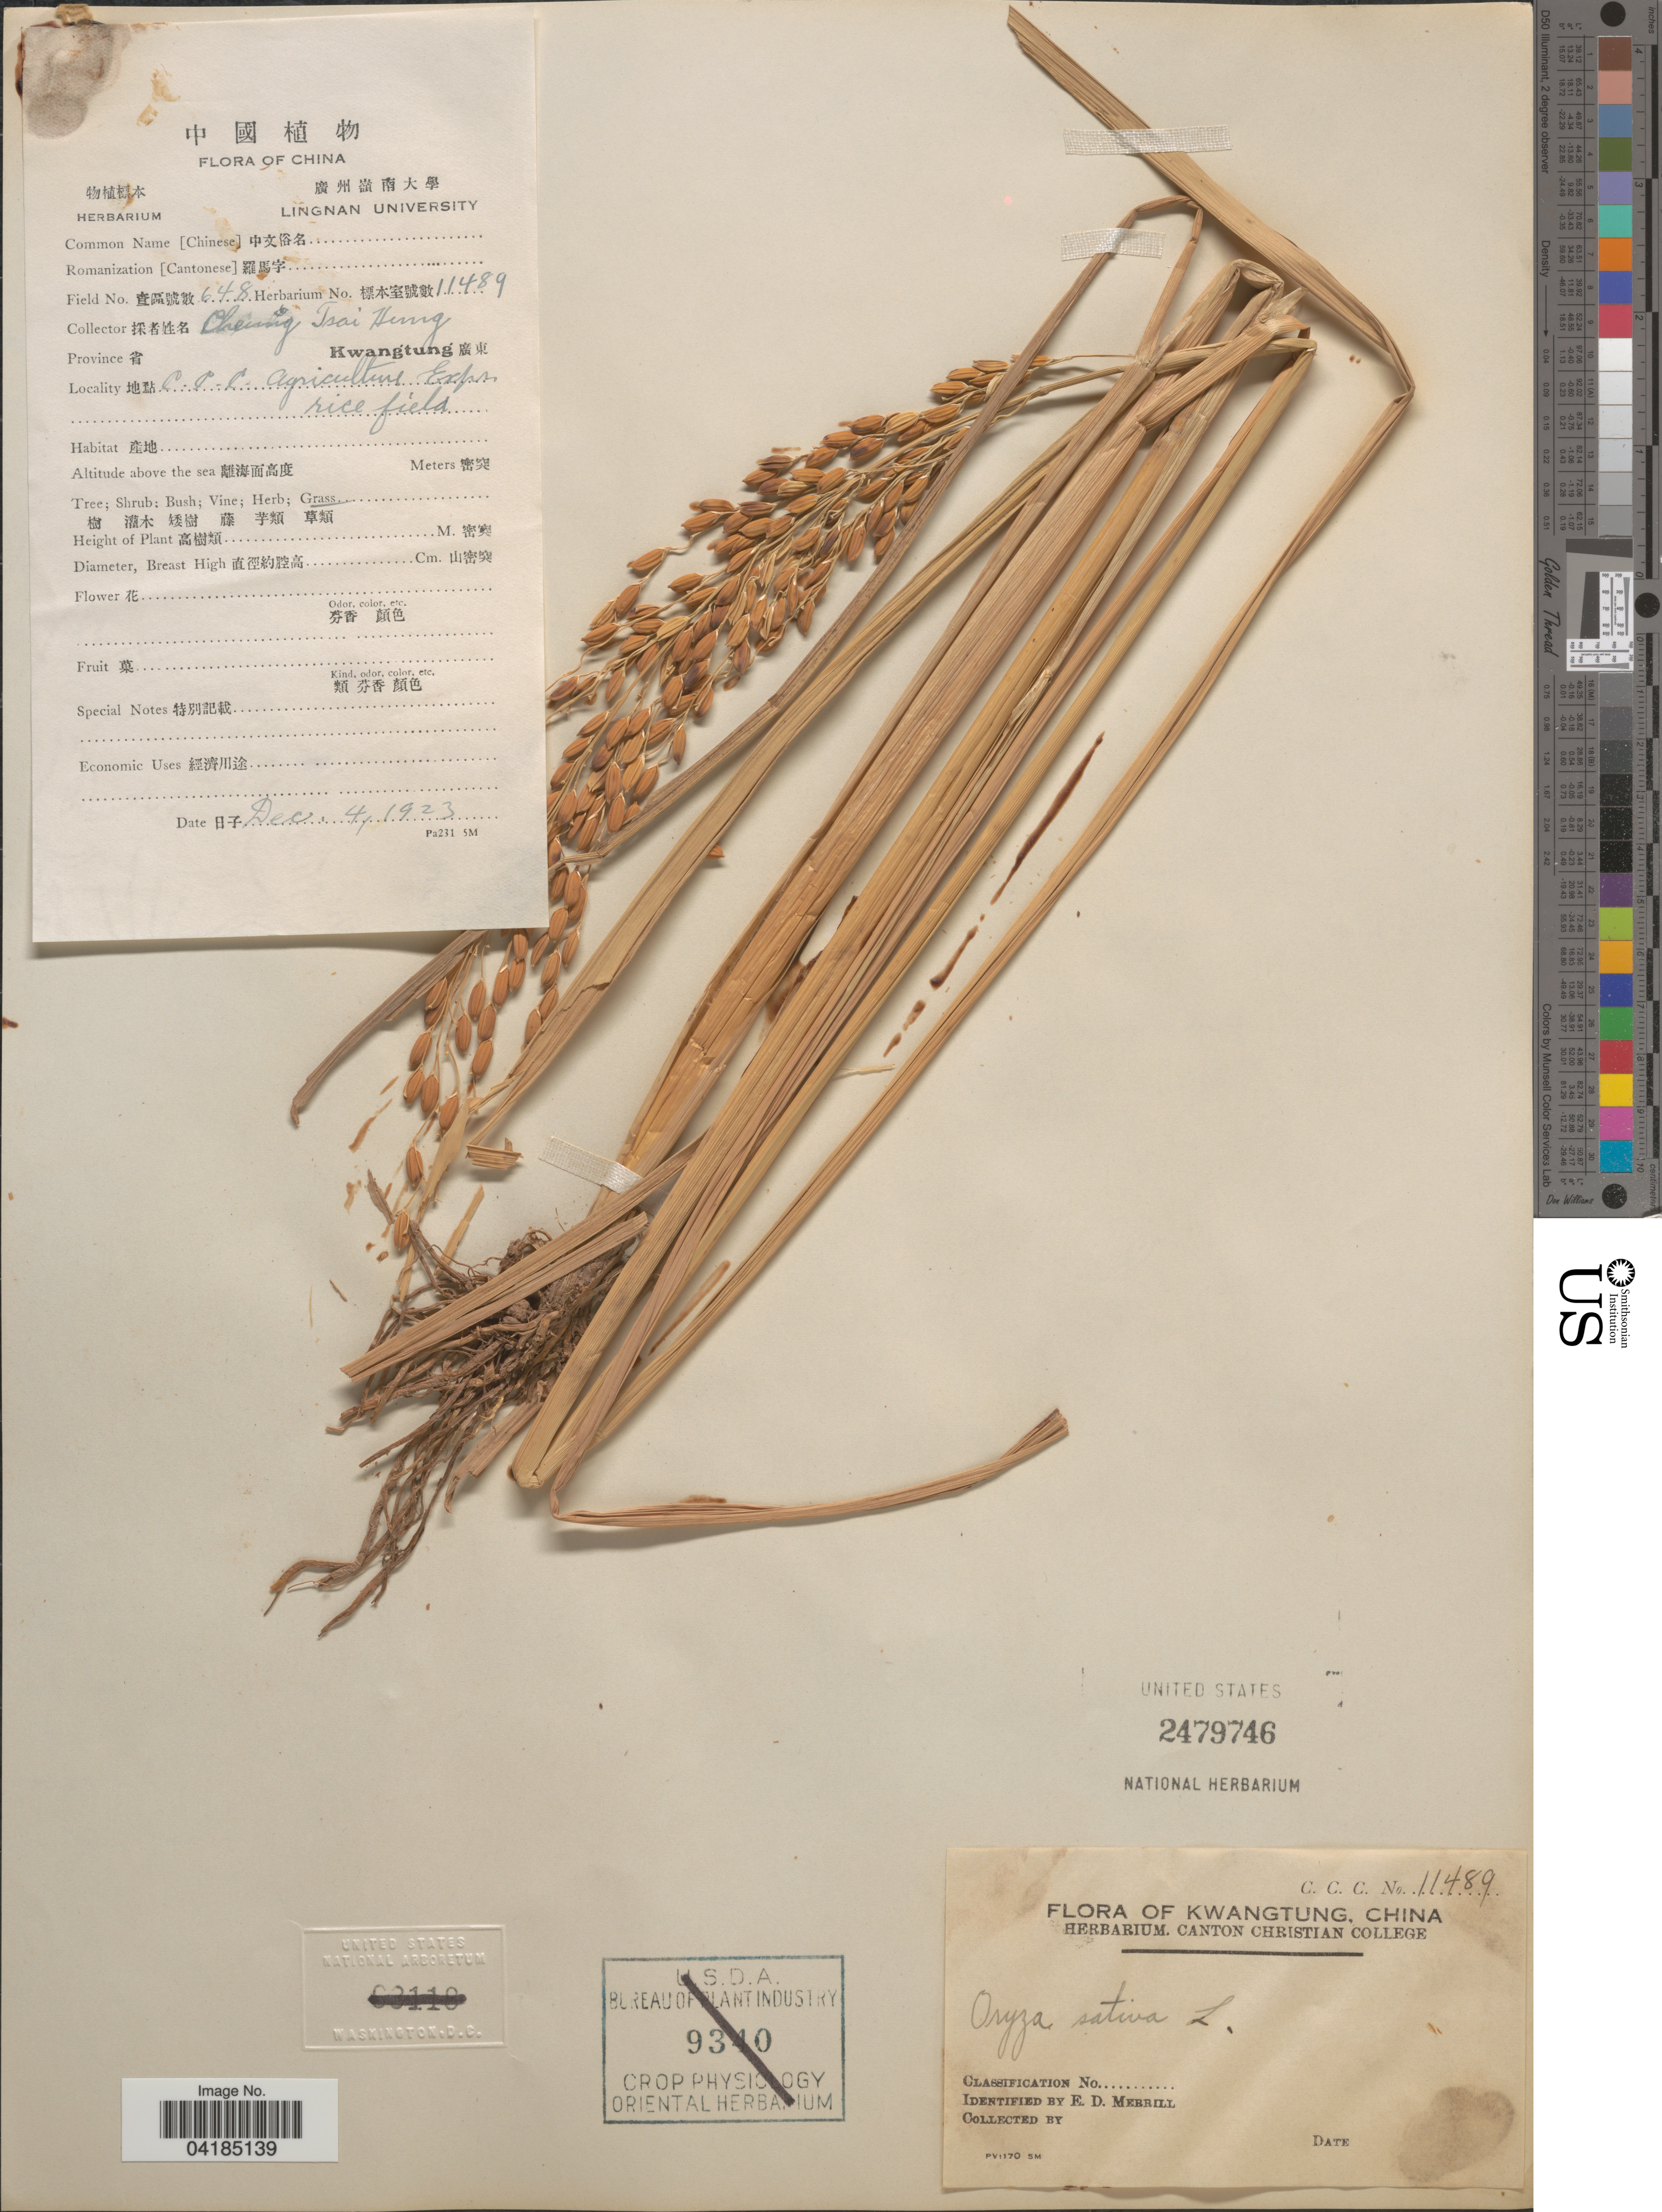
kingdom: Plantae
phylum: Tracheophyta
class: Liliopsida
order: Poales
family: Poaceae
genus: Oryza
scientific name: Oryza sativa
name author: L.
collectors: Cheung Tsai Hung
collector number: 648/11489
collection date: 1923-12-04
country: China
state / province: Guangdong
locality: Province Kwangtung. X. C.C.C. Agriculture Expr. rice field.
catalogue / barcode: US 2479746